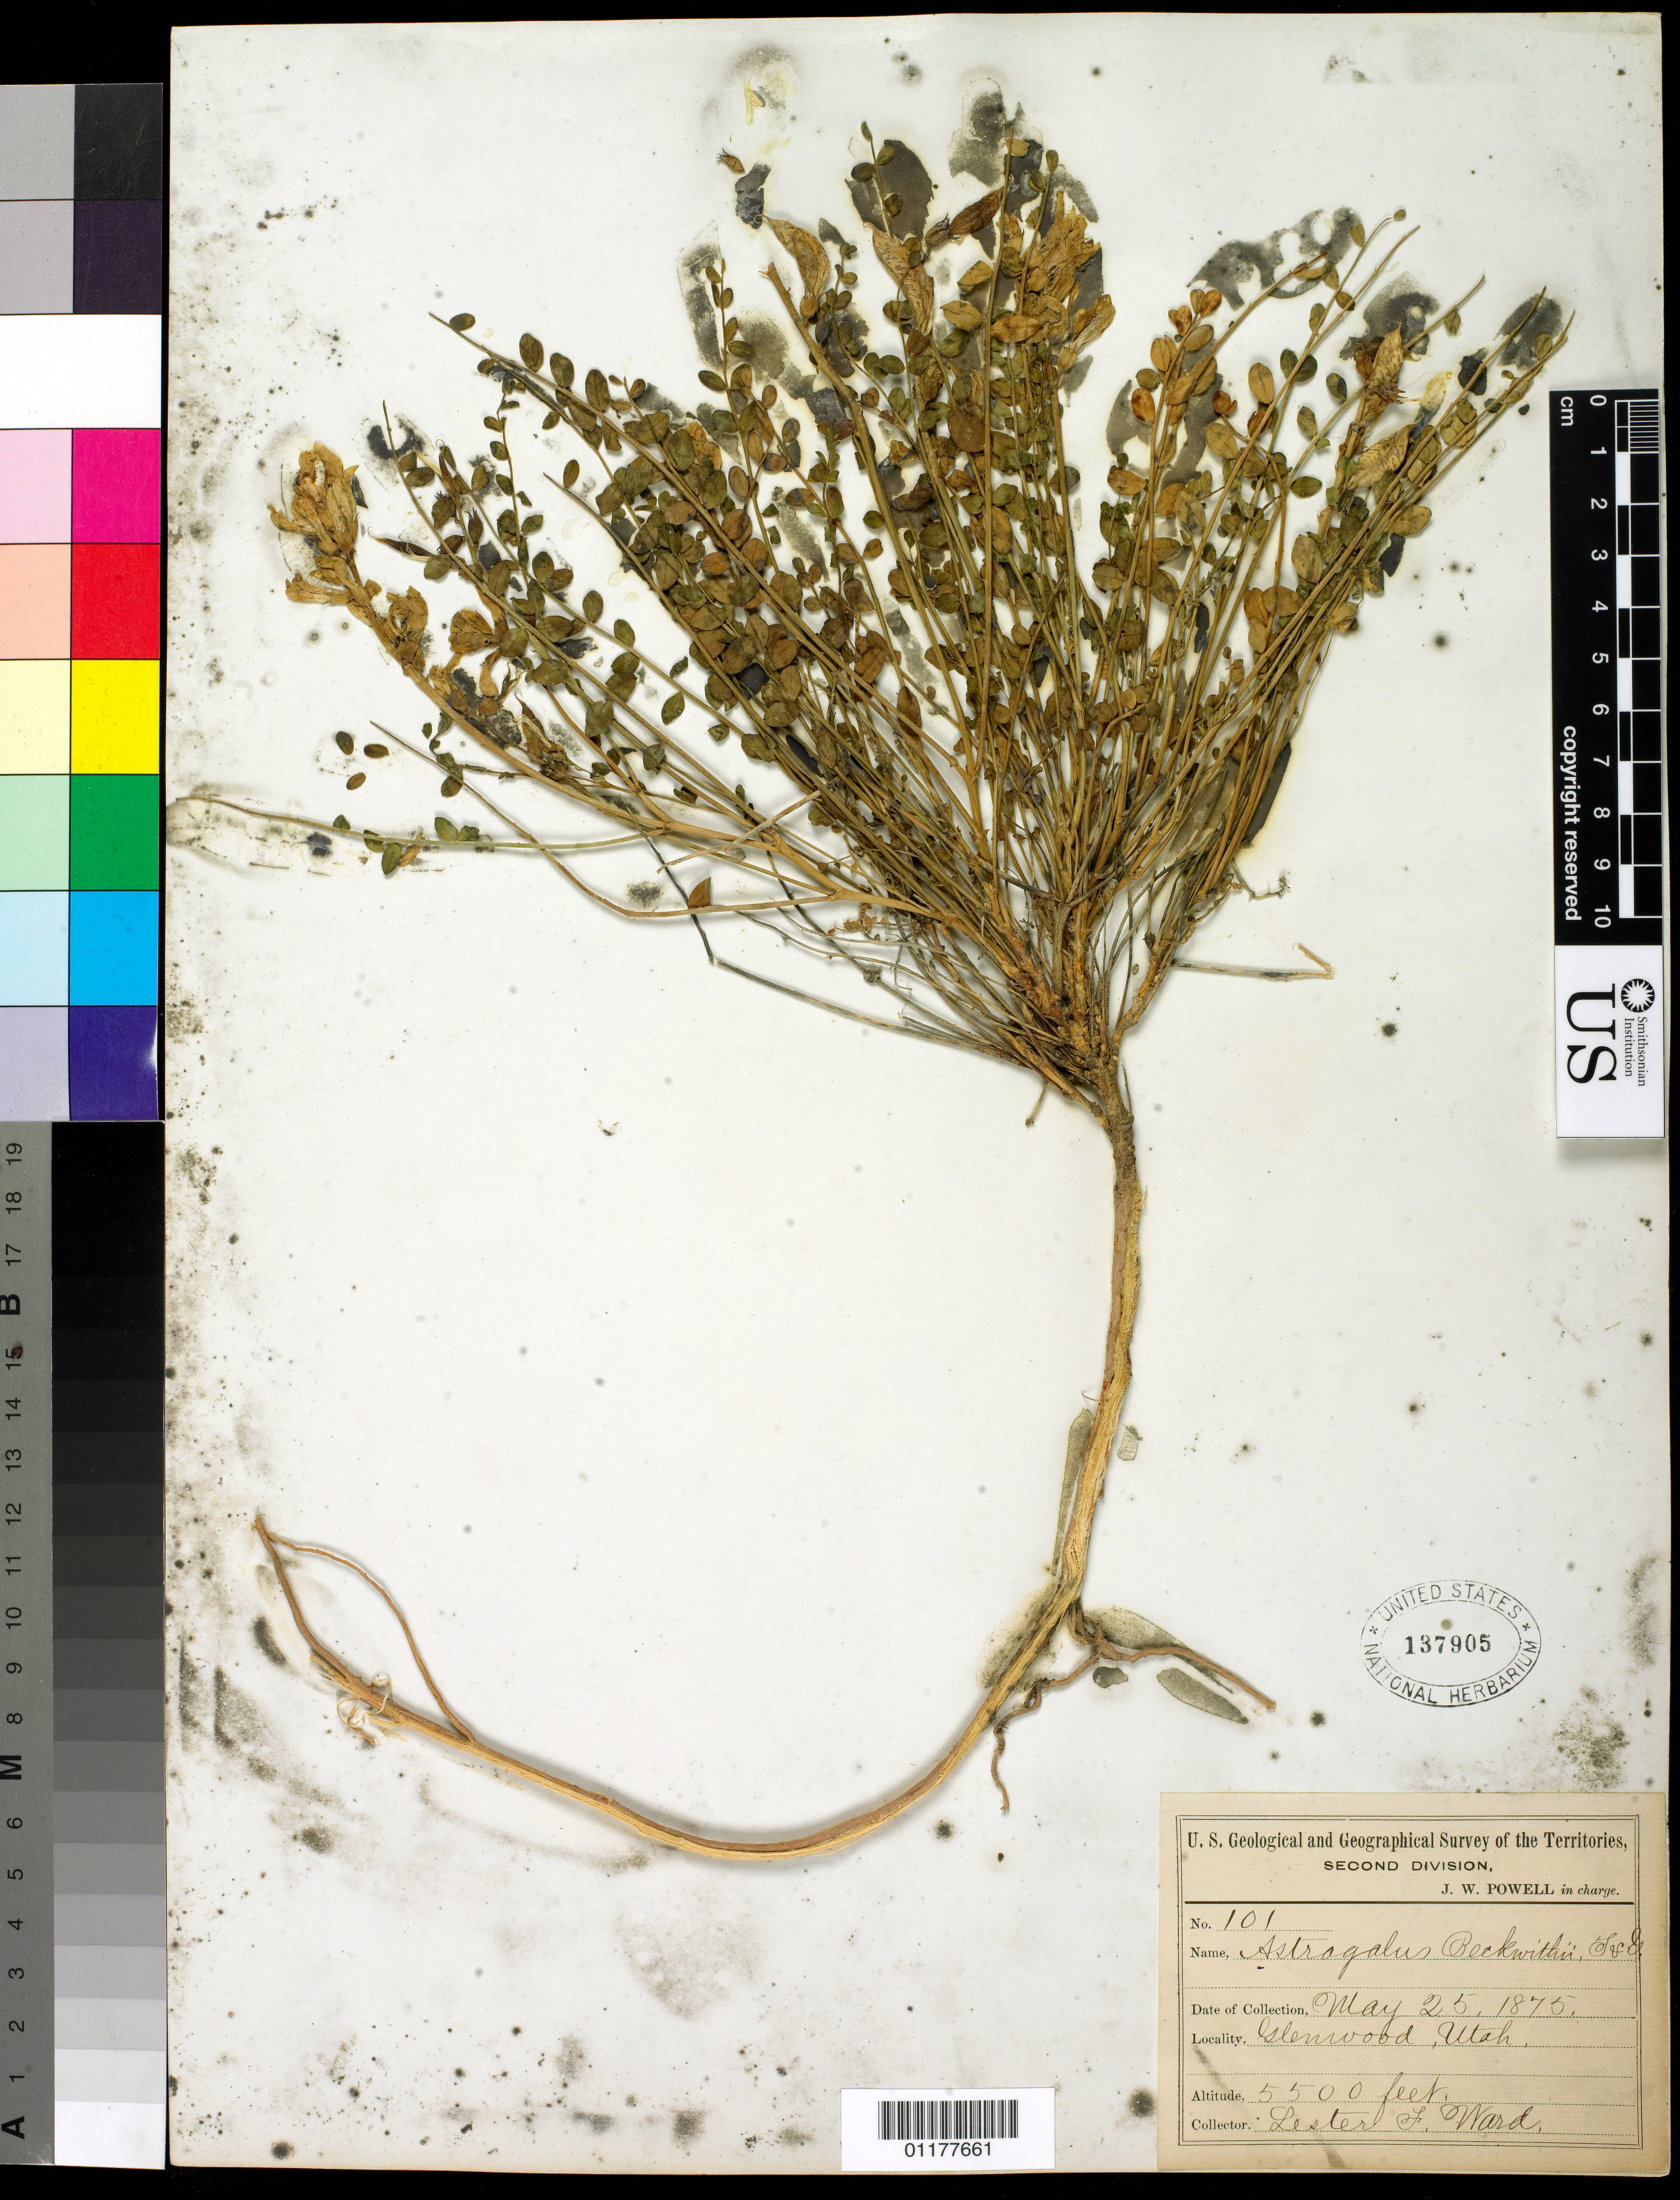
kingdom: Plantae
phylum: Tracheophyta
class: Magnoliopsida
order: Fabales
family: Fabaceae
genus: Astragalus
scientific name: Astragalus beckwithii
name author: Torr. & A. Gray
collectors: L. F. Ward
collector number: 101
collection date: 1875-05-25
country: United States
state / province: Utah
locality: Glenwood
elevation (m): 1676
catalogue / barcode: US 137905